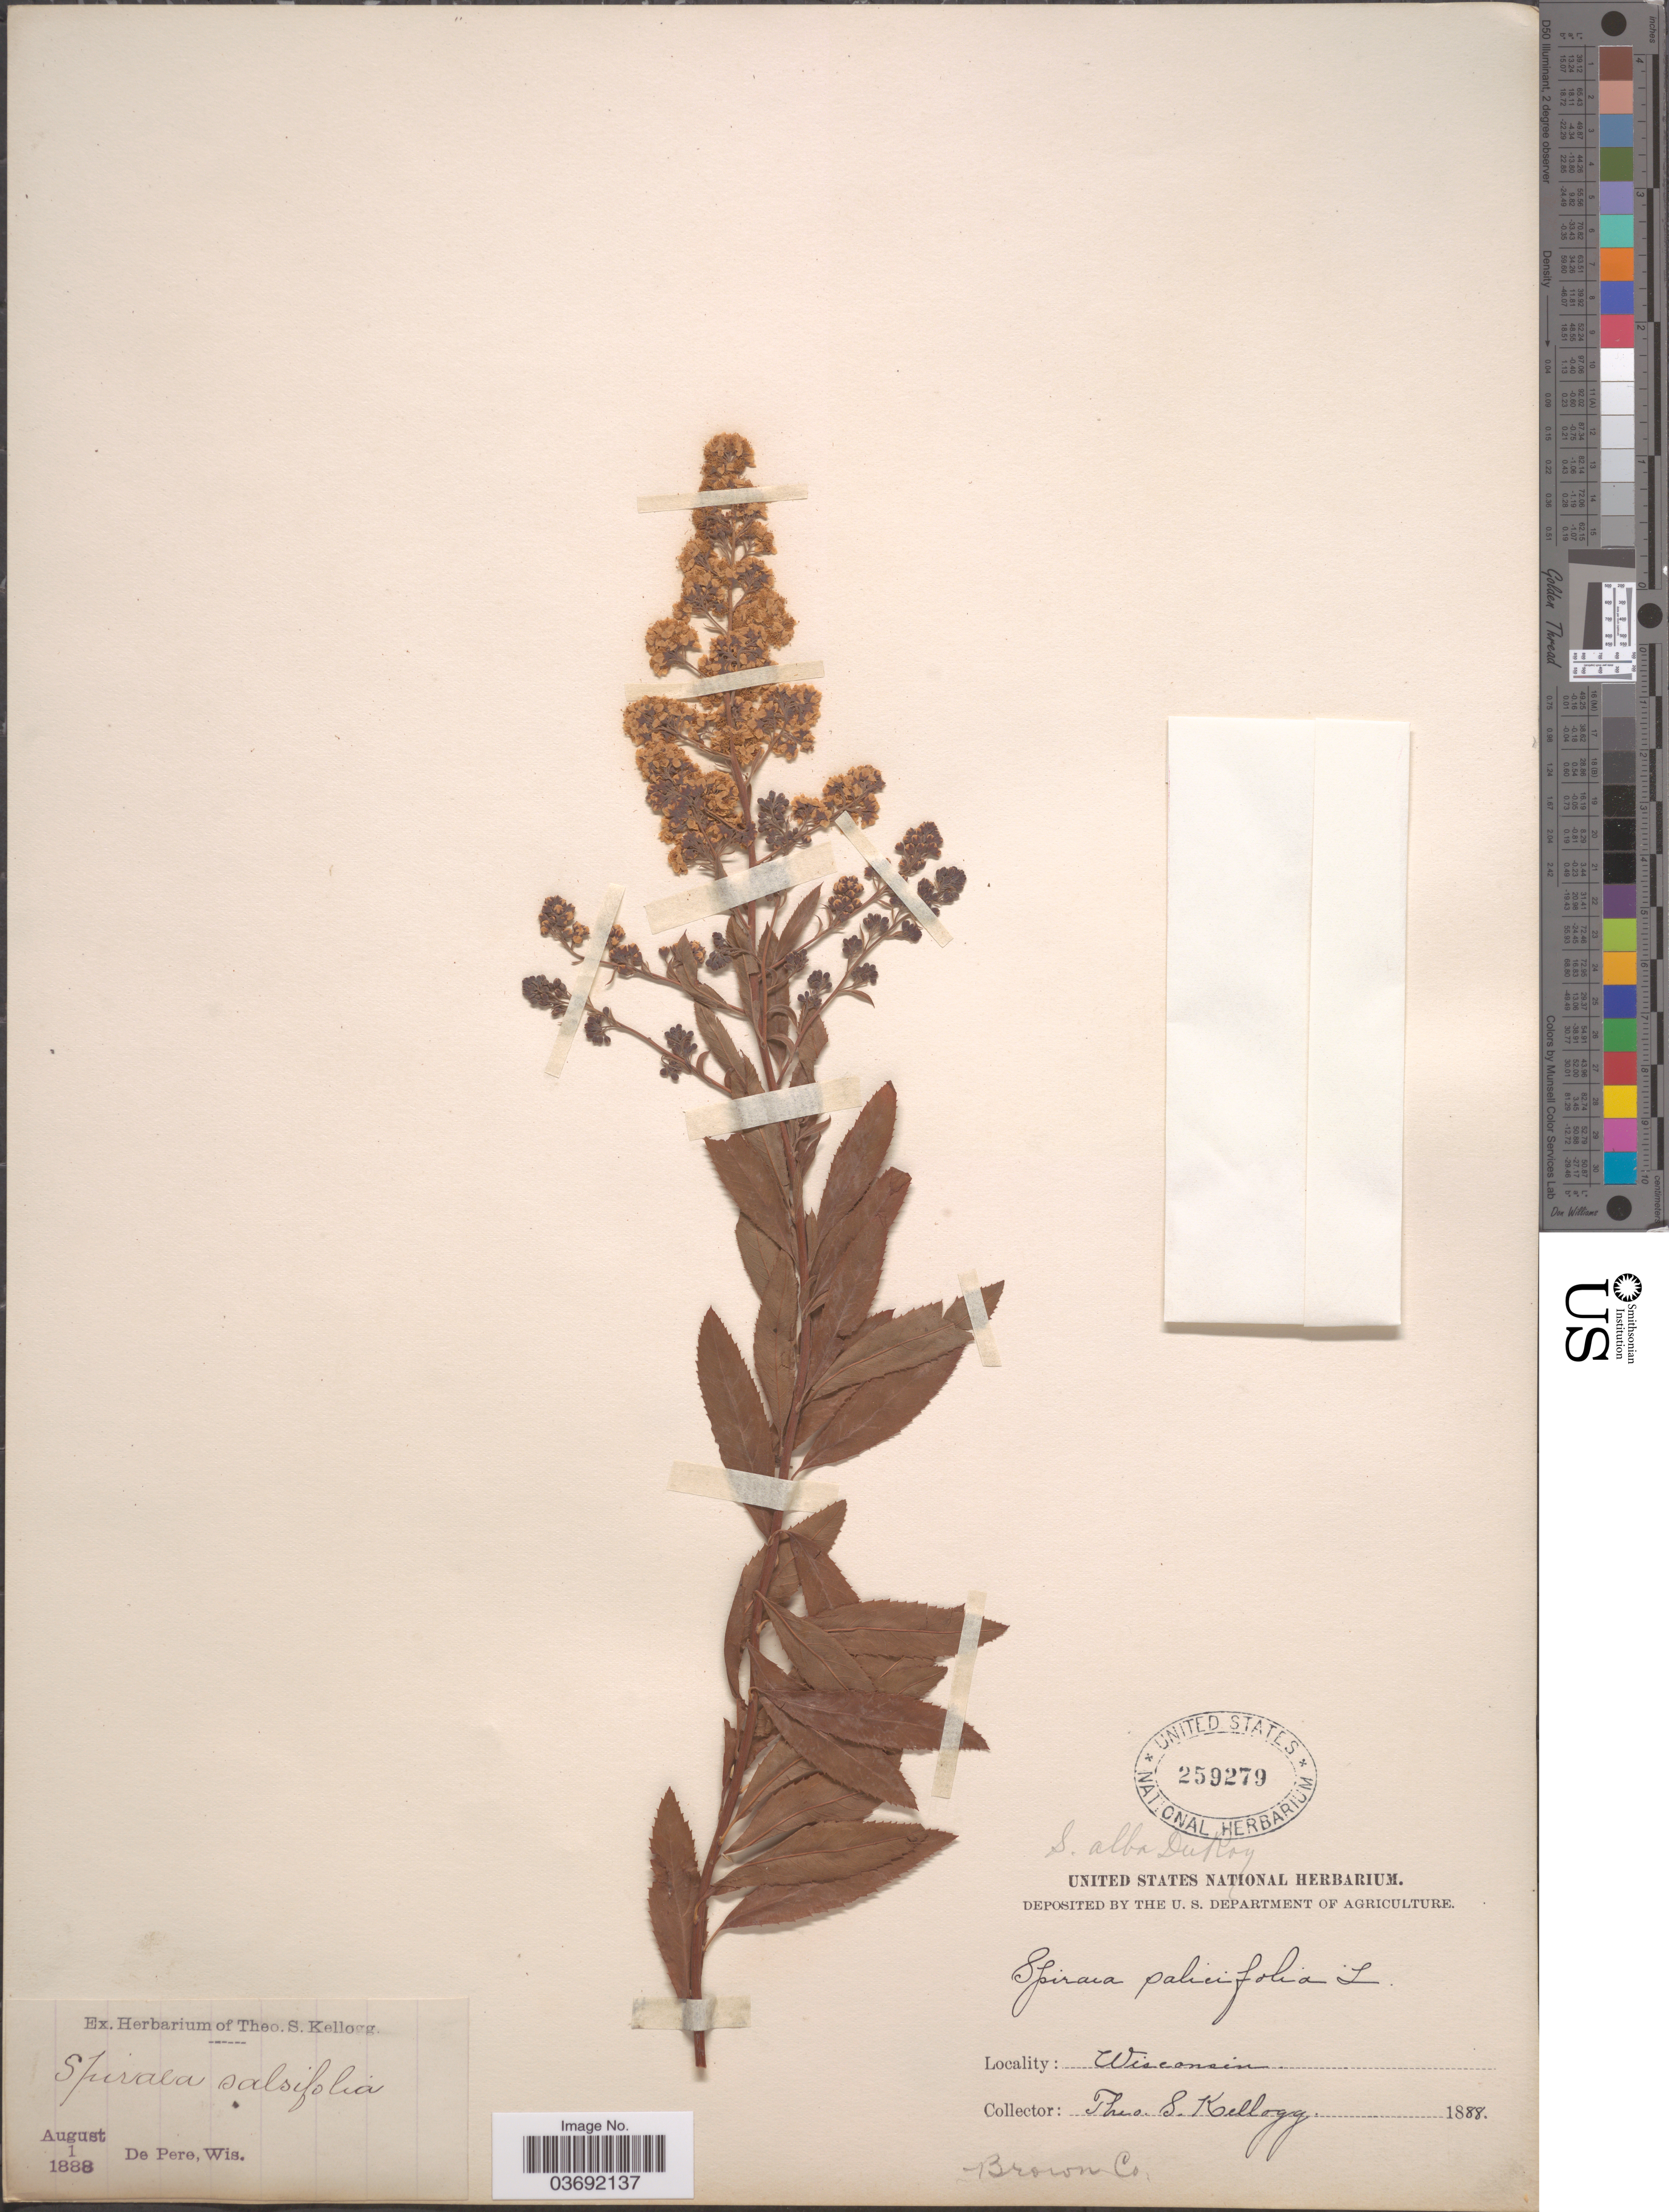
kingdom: Plantae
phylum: Tracheophyta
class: Magnoliopsida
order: Rosales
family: Rosaceae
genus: Spiraea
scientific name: Spiraea alba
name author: Du Roi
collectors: T. S. Kellogg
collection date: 1888-08-01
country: United States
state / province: Wisconsin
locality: De Pere. Brown Co.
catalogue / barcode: US 259279